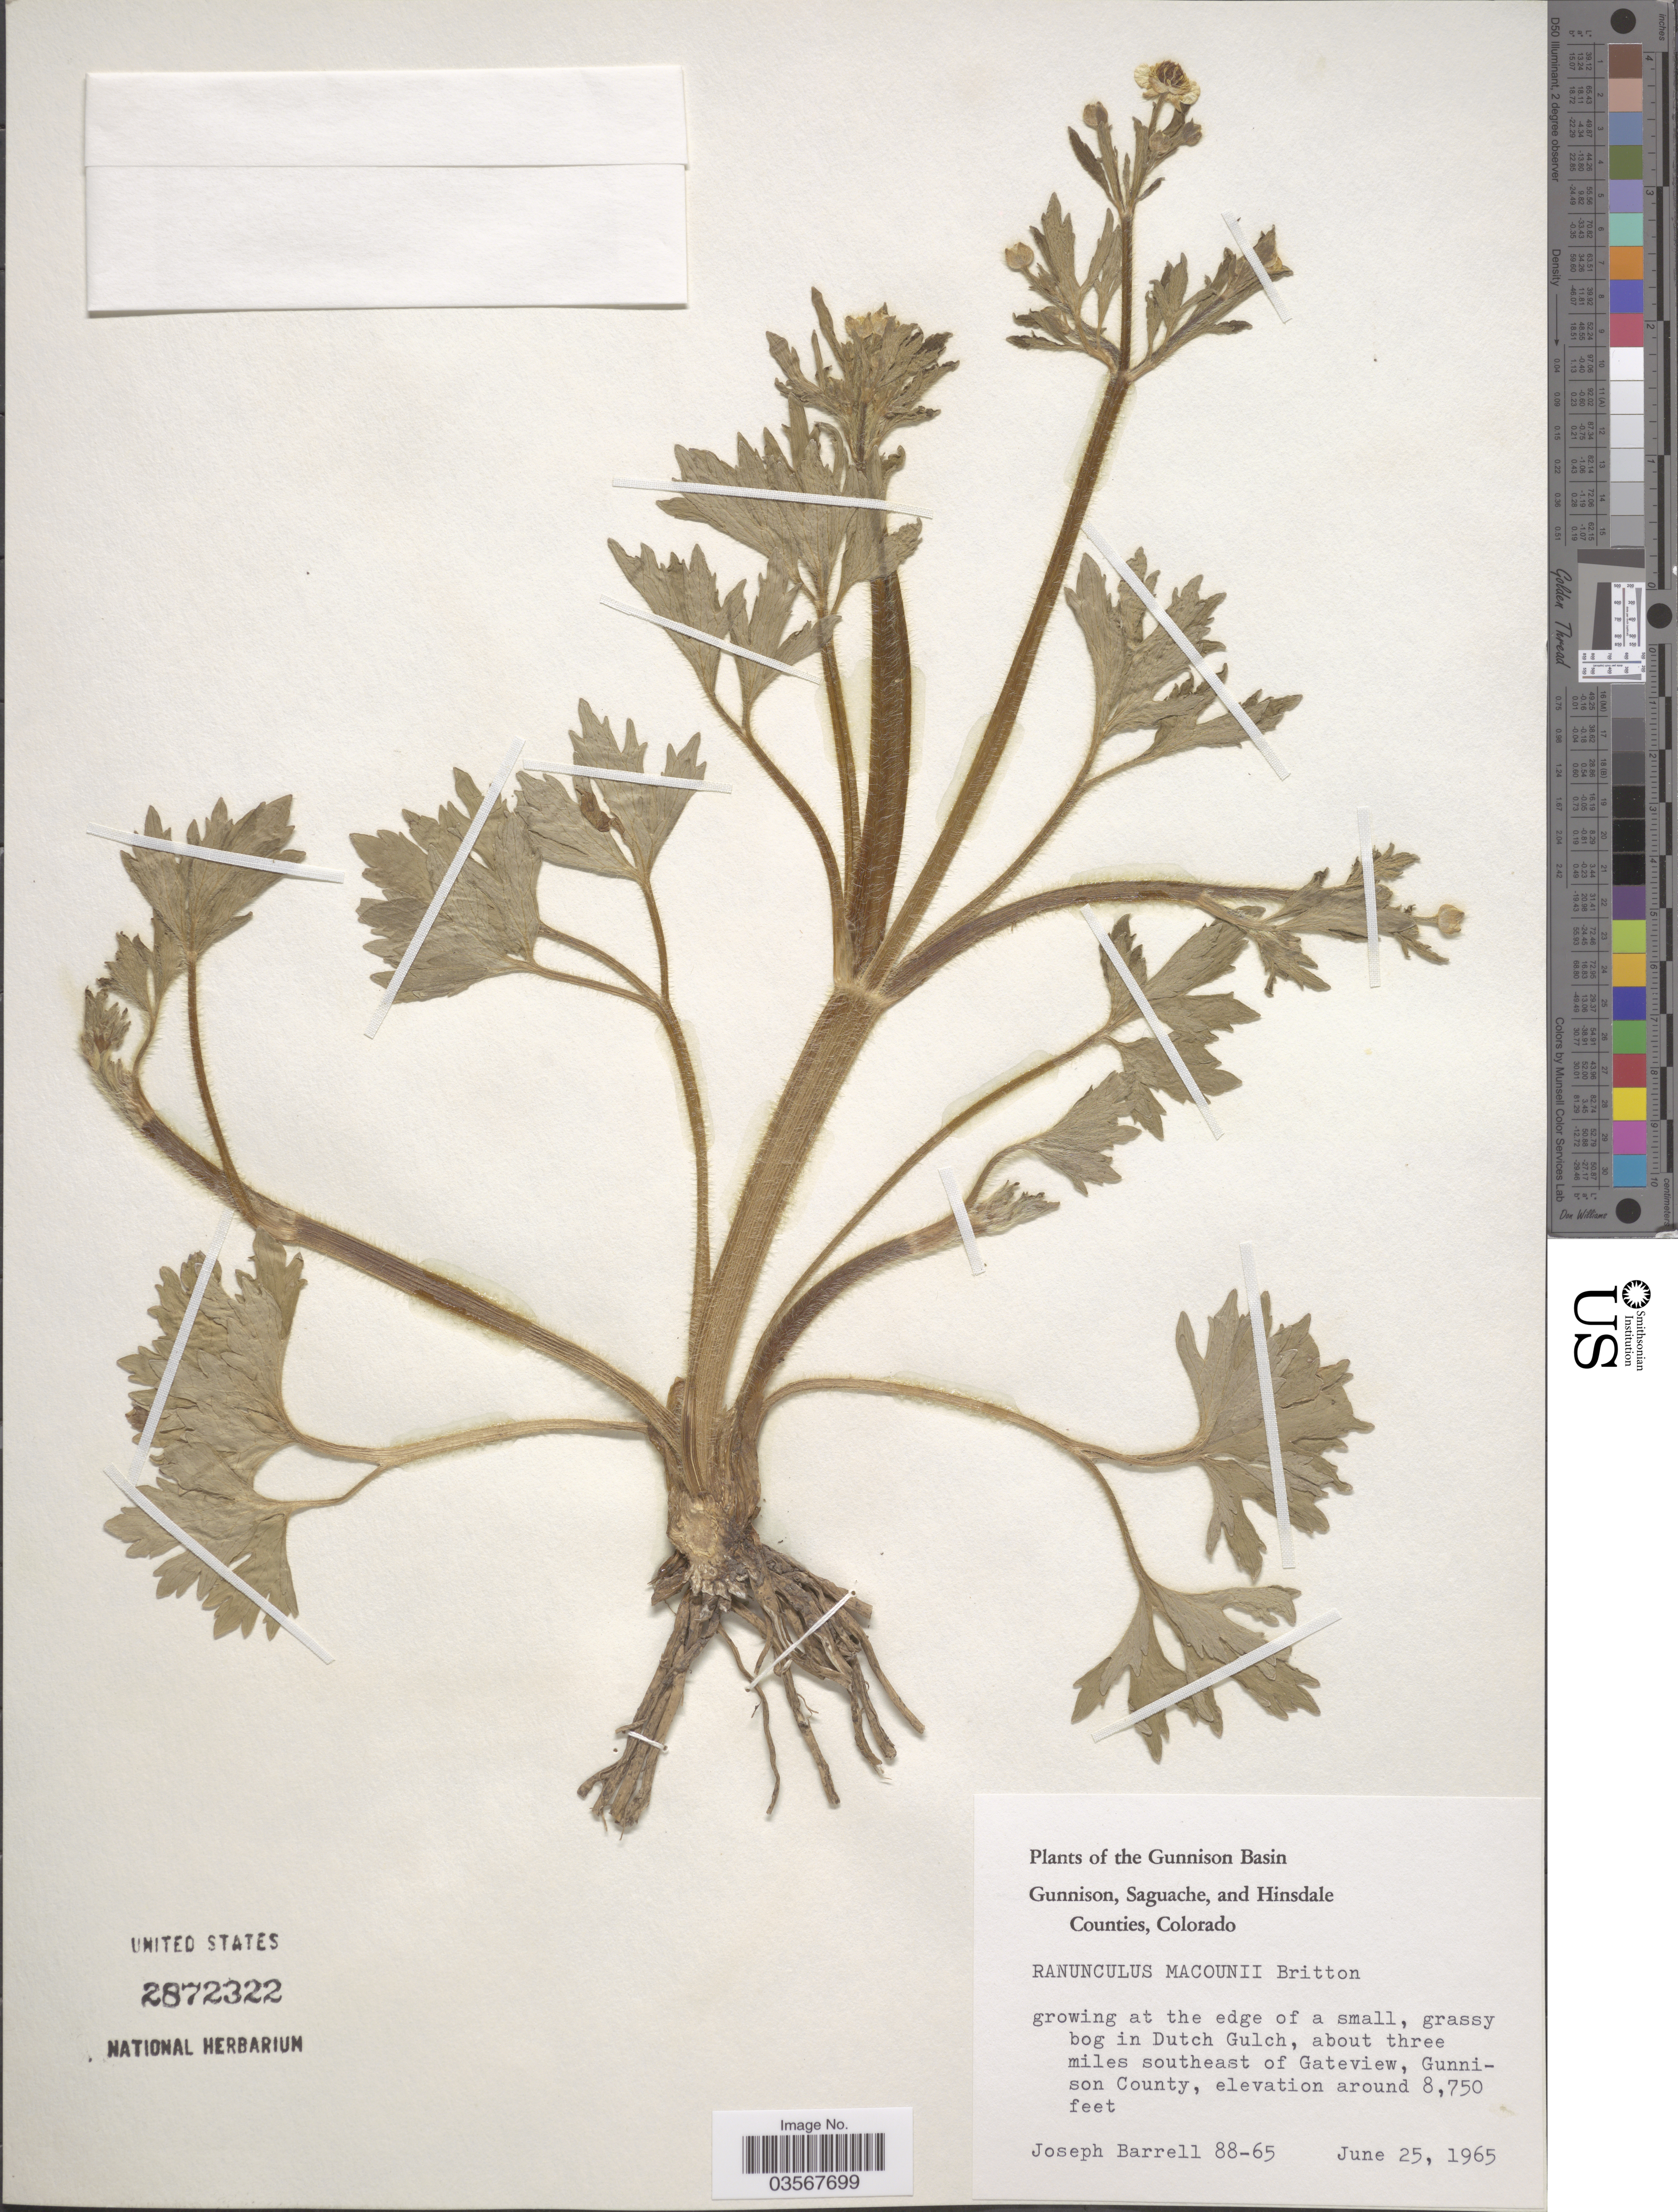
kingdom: Plantae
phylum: Tracheophyta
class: Magnoliopsida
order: Ranunculales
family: Ranunculaceae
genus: Ranunculus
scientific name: Ranunculus macounii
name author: Britton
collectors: J. Barrell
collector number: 88-65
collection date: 1965-06-25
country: United States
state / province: Colorado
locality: The Gunnison Basin. Dutch Gulch, about three miles southeast of Gateview, Gunnison County.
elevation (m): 2667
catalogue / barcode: US 2872322